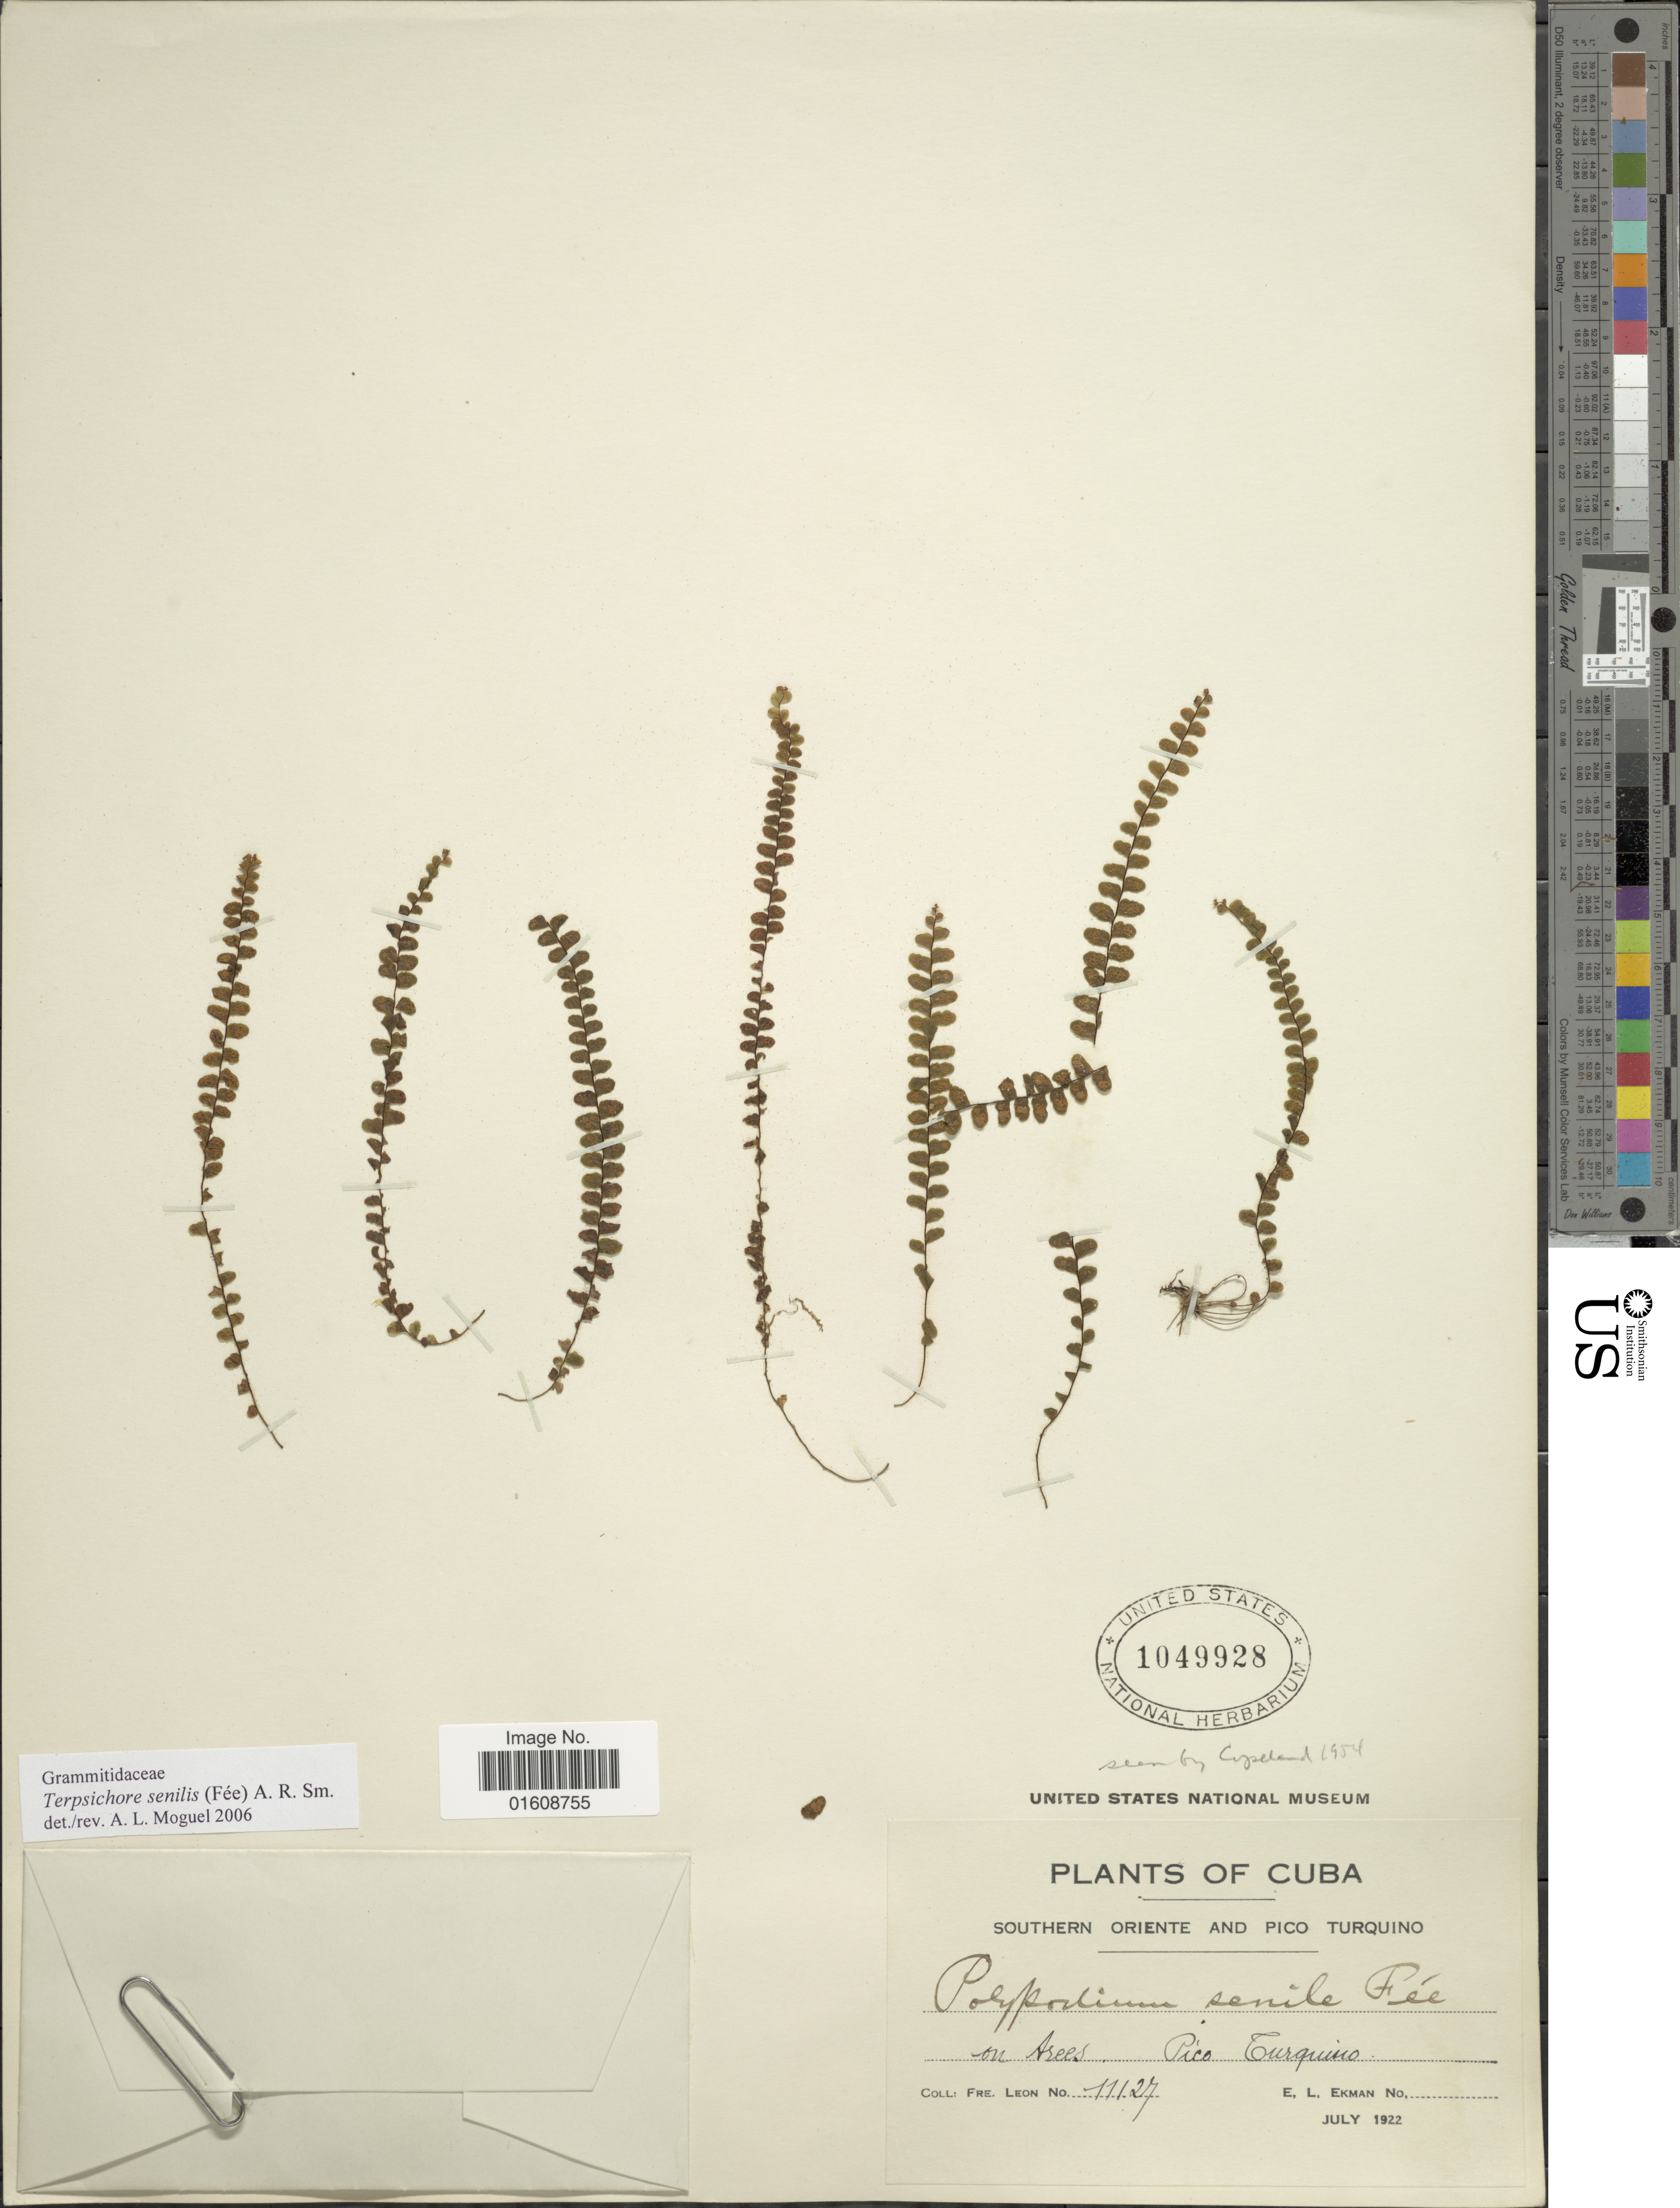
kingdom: Plantae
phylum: Tracheophyta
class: Polypodiopsida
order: Polypodiales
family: Polypodiaceae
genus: Alansmia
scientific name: Alansmia senilis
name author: (Fée) Moguel & M. Kessler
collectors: Bro. León & E. L. Ekman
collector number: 11127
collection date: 1922-07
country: Cuba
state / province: Oriente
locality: Southern Oriente and Pico Turquino.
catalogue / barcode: US 1049928